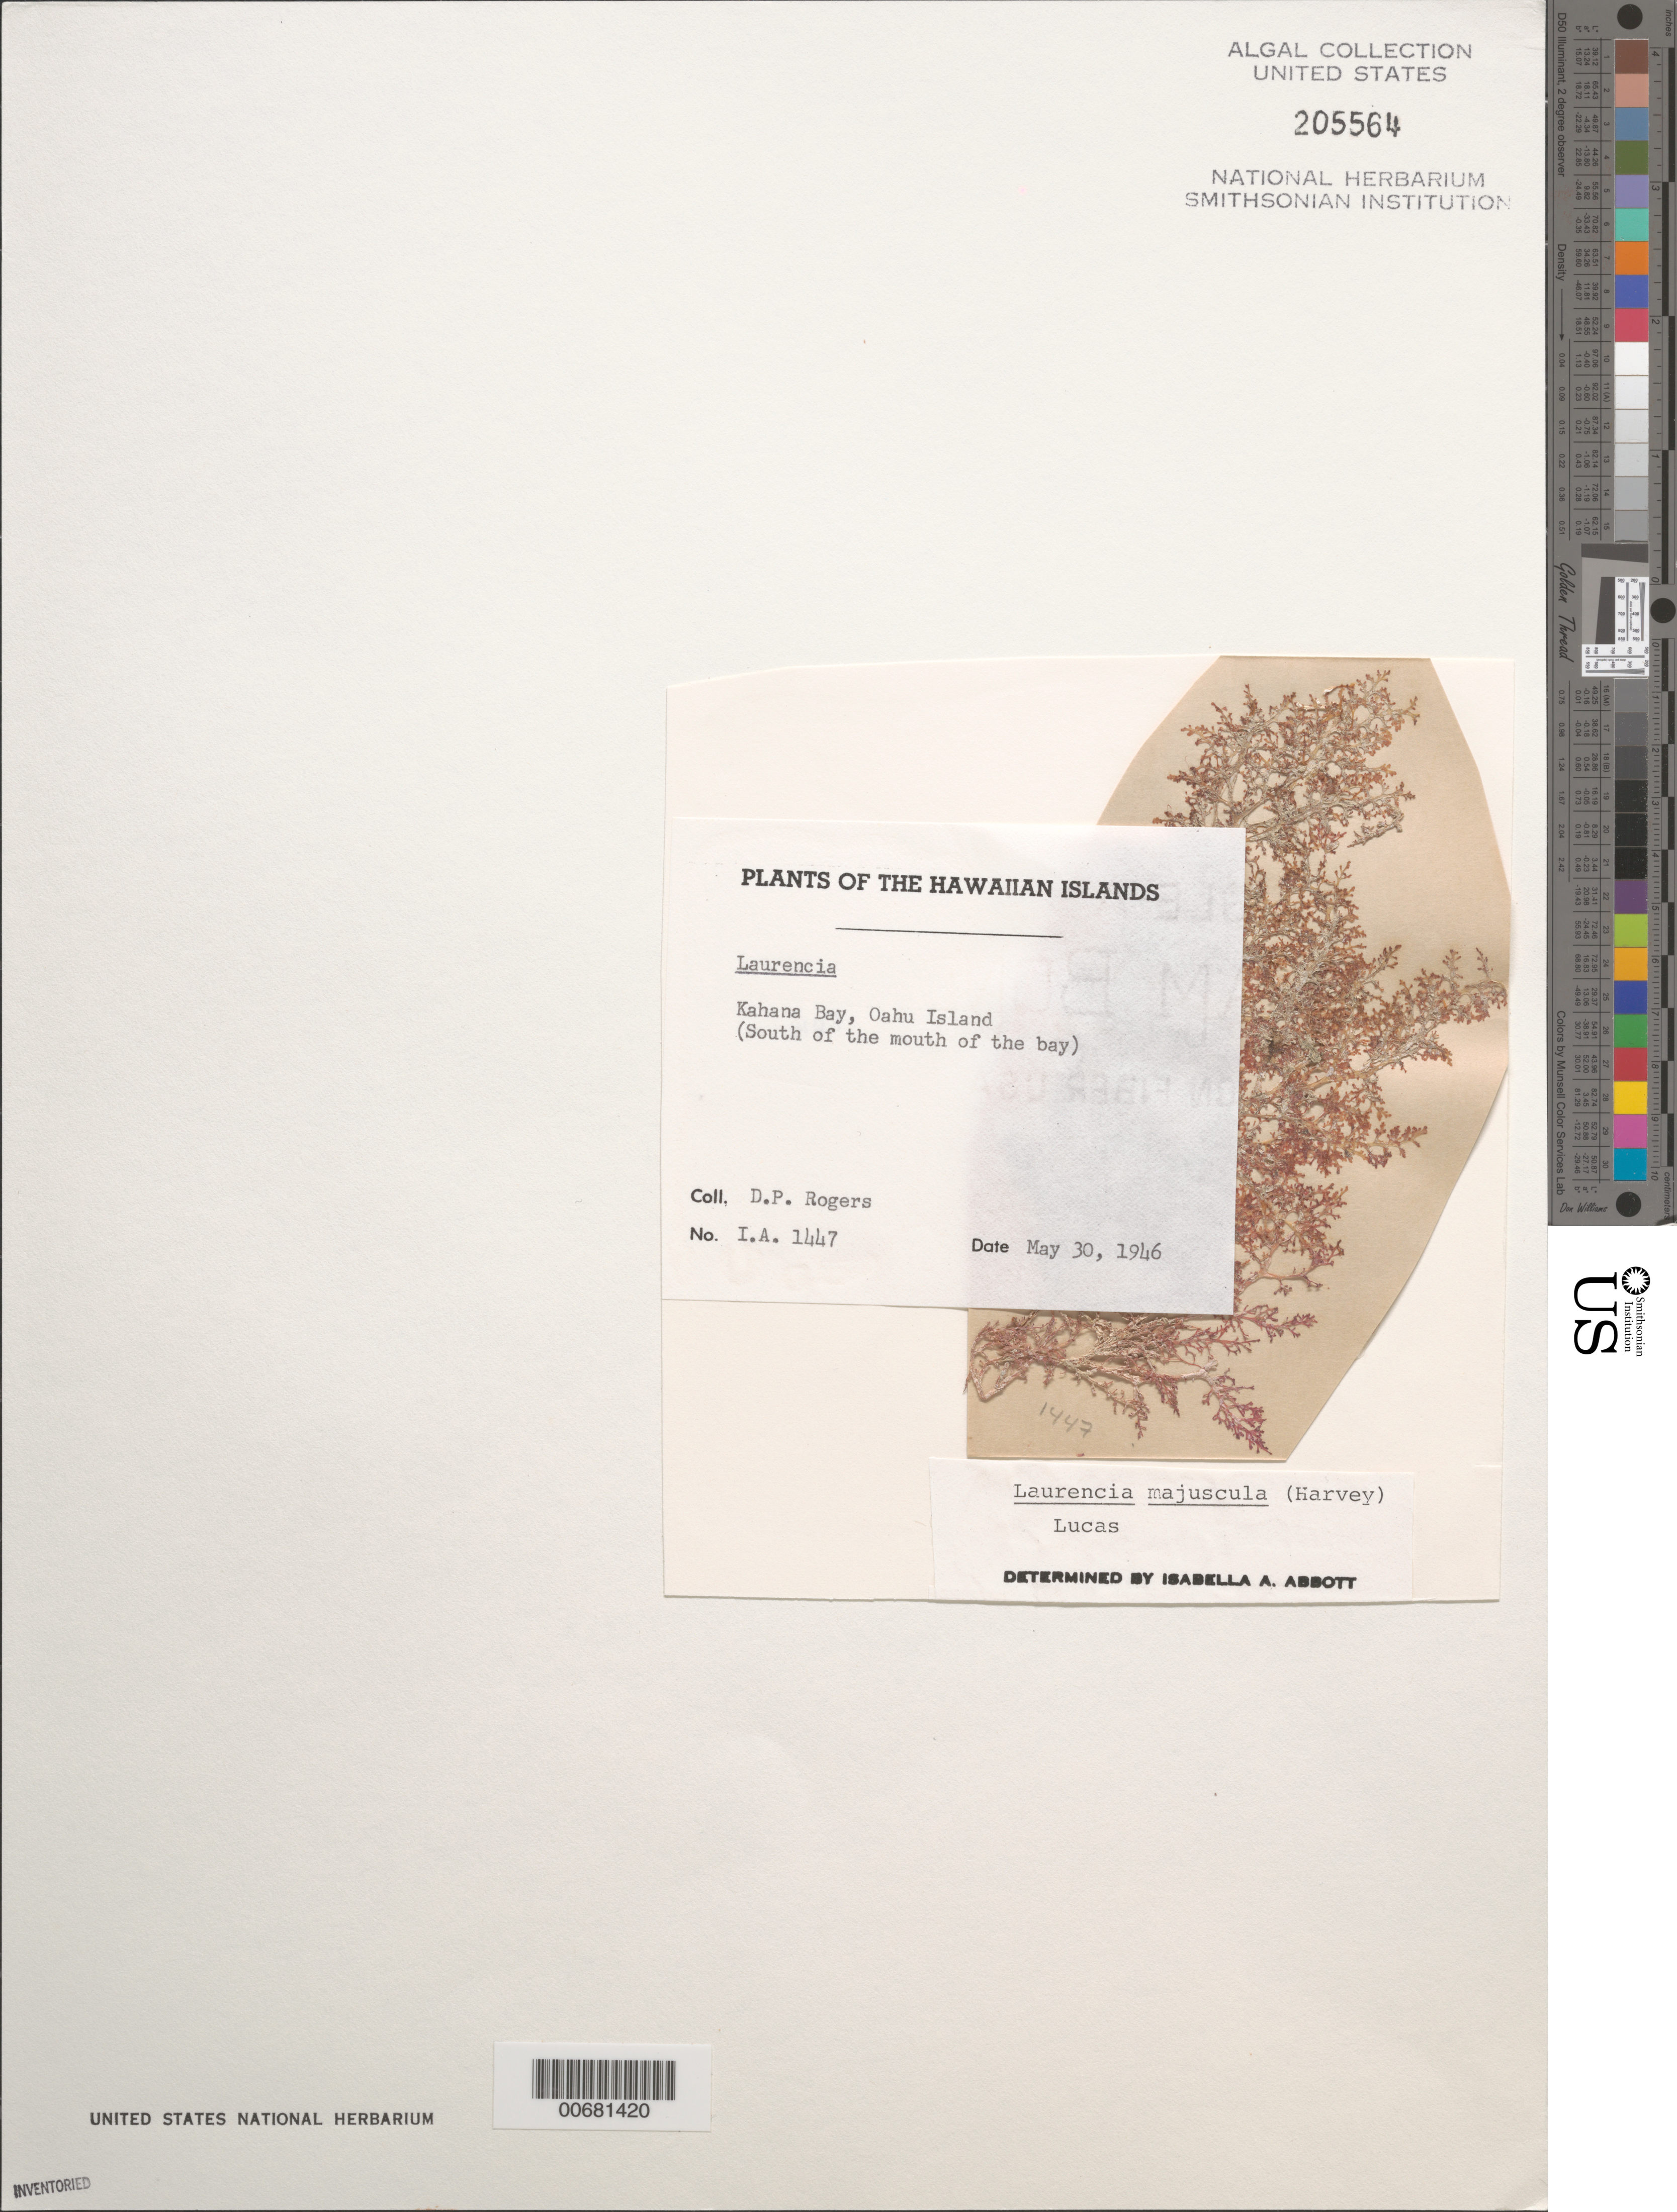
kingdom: Plantae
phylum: Rhodophyta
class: Florideophyceae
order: Ceramiales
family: Rhodomelaceae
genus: Laurencia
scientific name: Laurencia dendroidea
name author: J. Agardh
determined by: Algae name updating Project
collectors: D. Rogers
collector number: IAA 1447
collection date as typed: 30 May 1946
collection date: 1946-05-30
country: United States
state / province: Hawaii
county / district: Honolulu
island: Oahu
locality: Kahana Bay, south of bay mouth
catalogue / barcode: US 205564